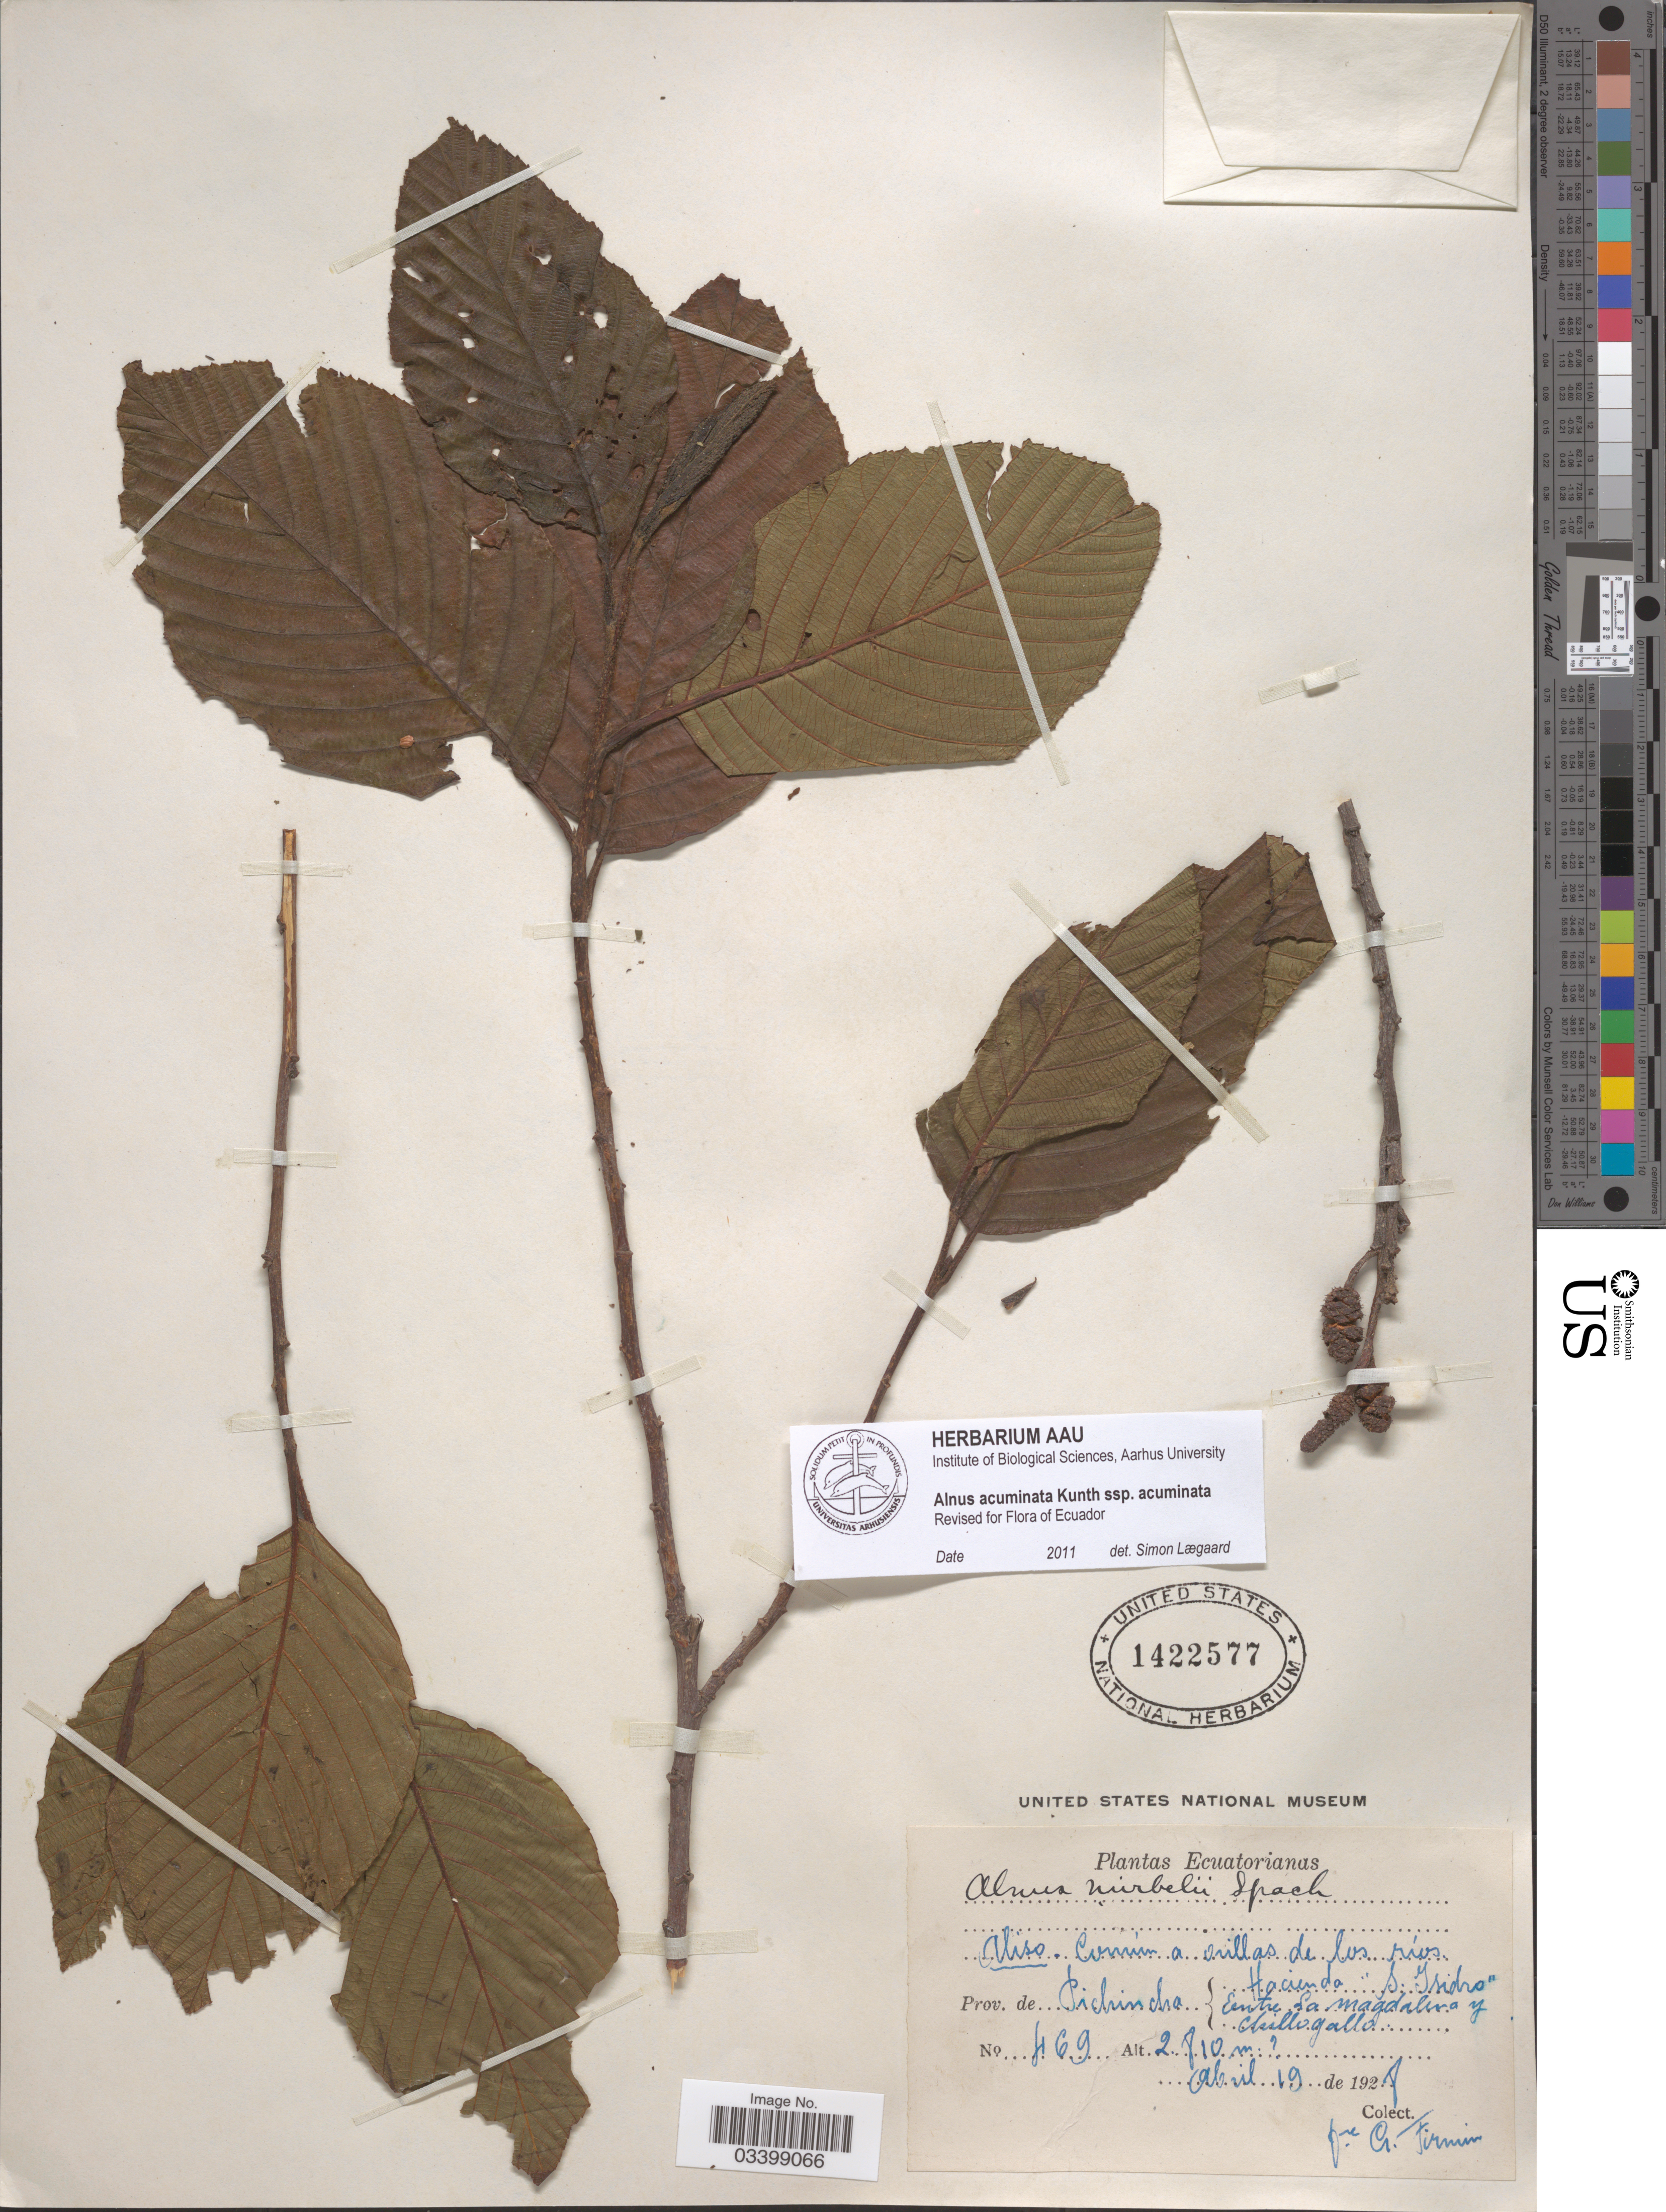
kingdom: Plantae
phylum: Tracheophyta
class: Magnoliopsida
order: Fagales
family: Betulaceae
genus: Alnus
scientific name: Alnus acuminata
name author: Kunth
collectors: F. Firmin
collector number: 469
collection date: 1928-04-19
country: Ecuador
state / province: Pichincha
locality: Ecuatorianas. Prov. de Pichincha. Hacienda "s. Isidro" Entre La magdalina y chillogallo.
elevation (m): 2810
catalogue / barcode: US 1422577